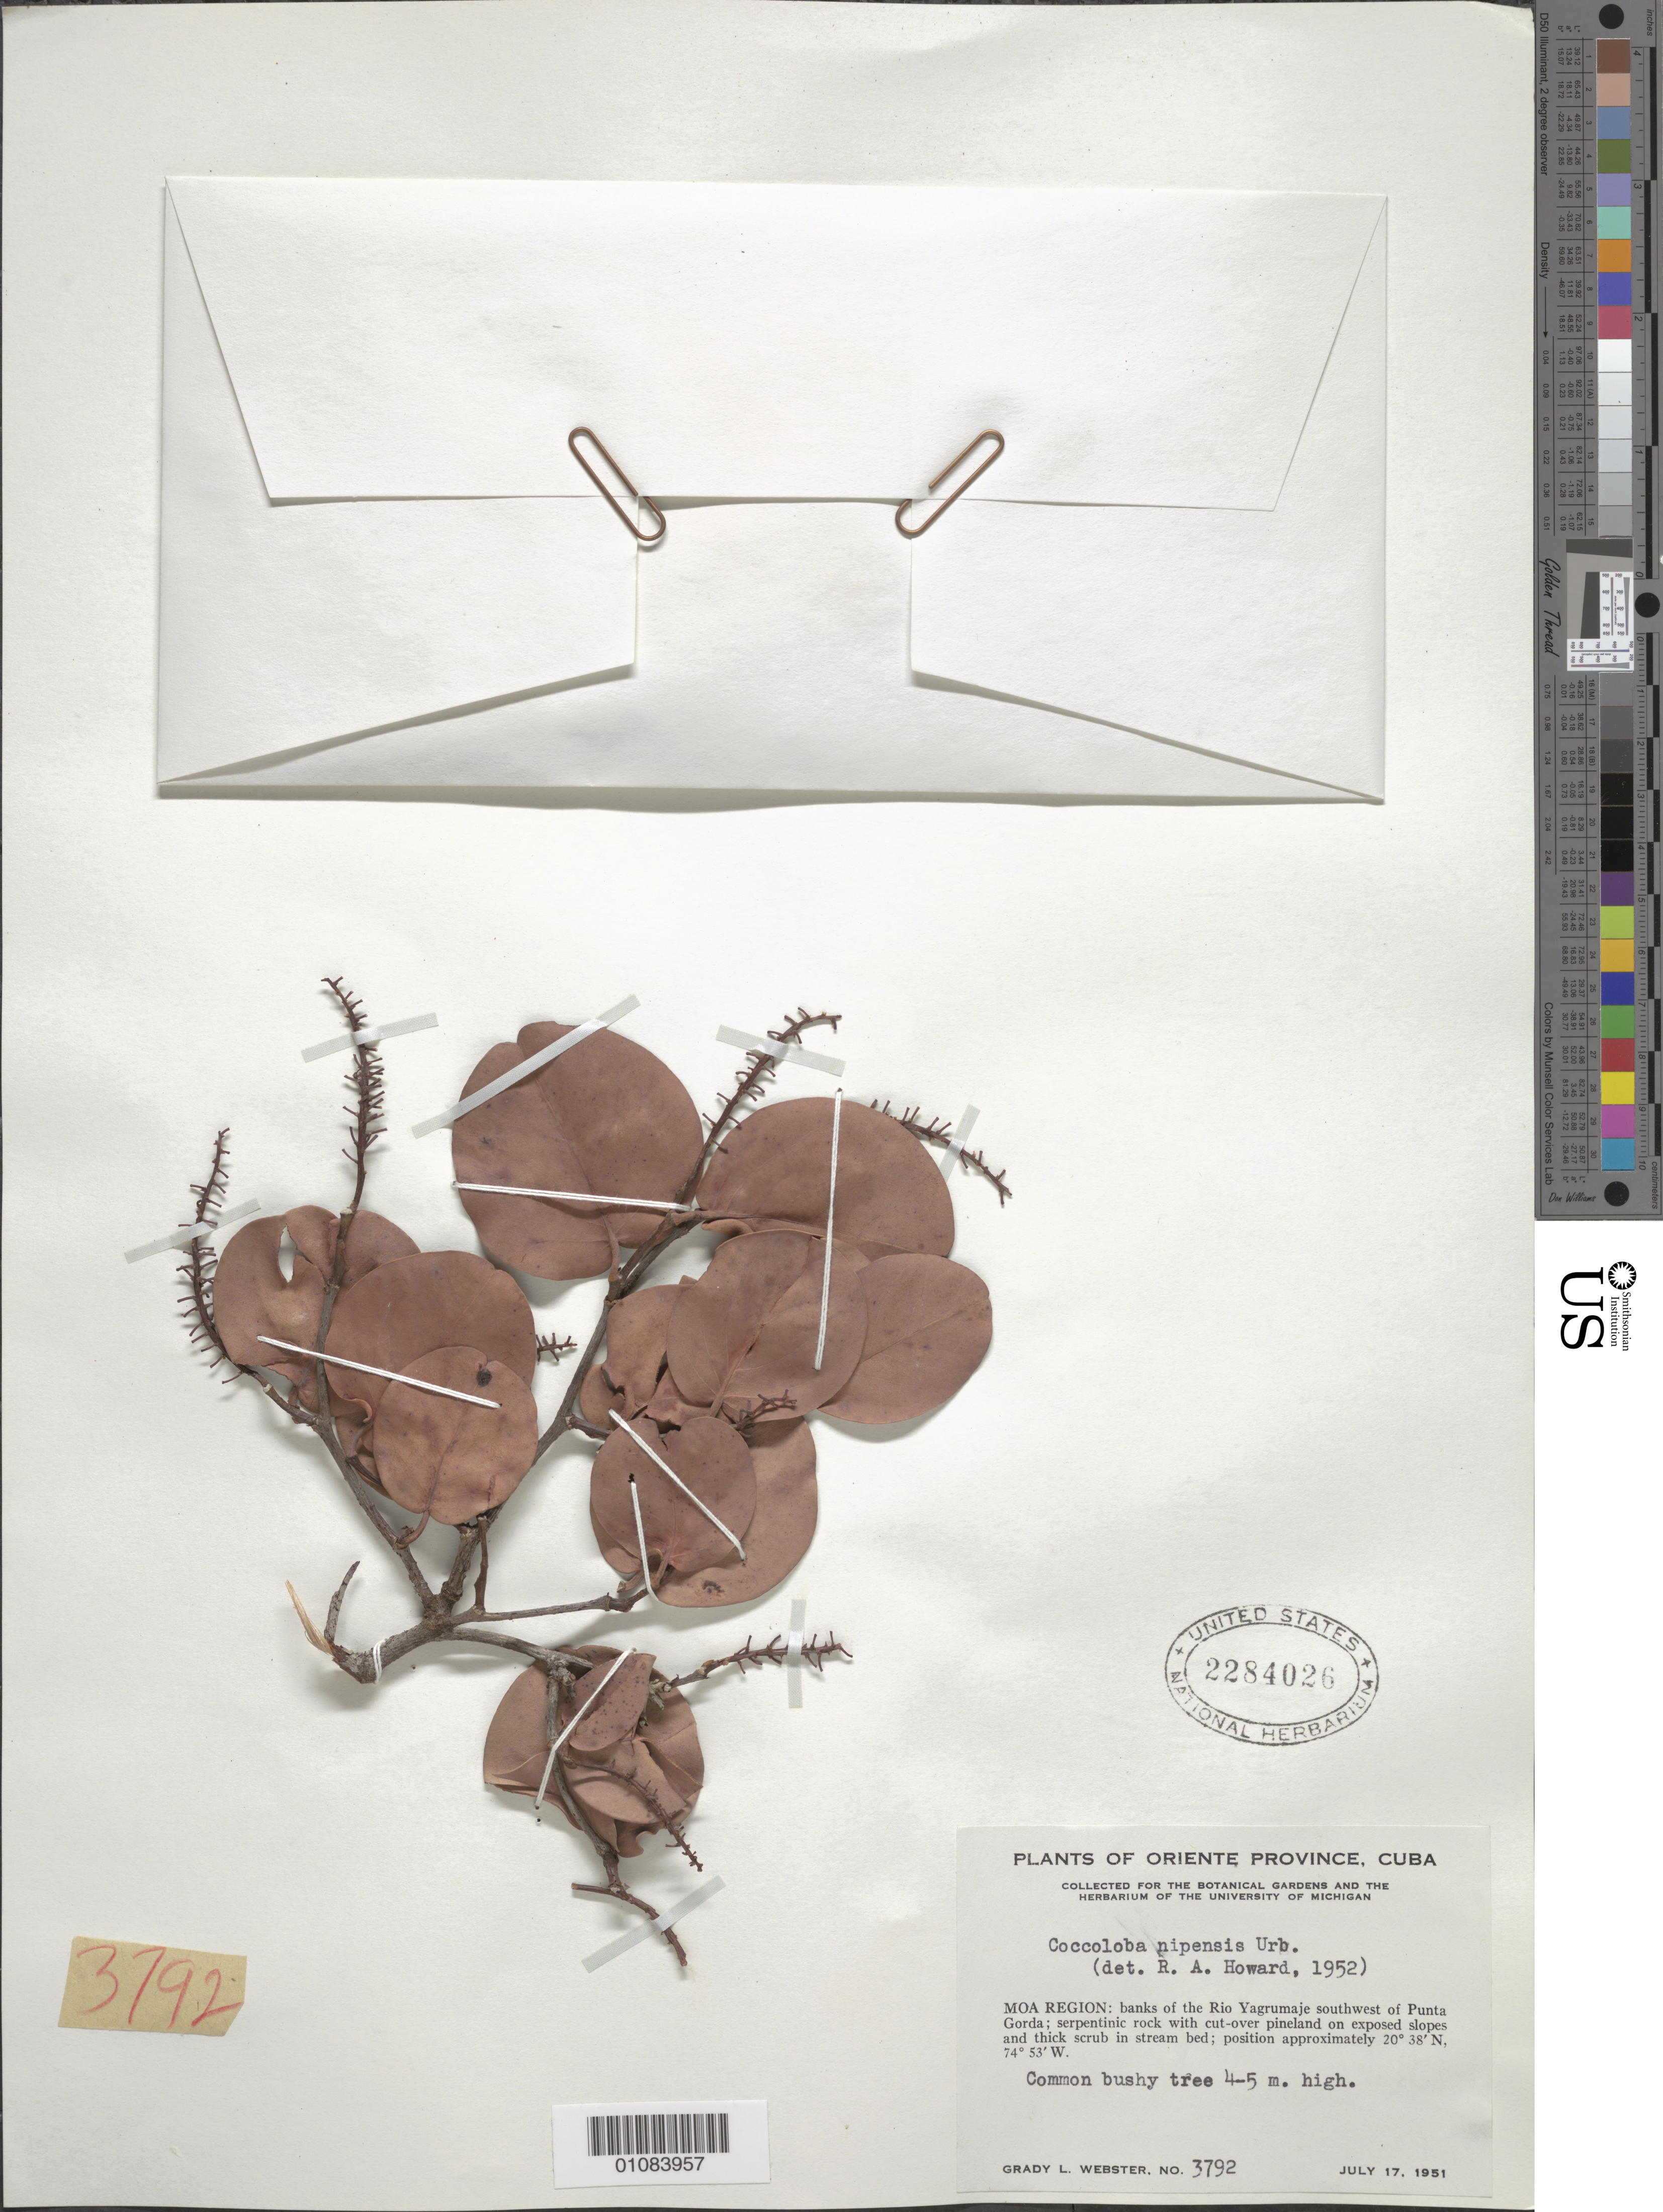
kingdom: Plantae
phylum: Tracheophyta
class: Magnoliopsida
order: Caryophyllales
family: Polygonaceae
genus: Coccoloba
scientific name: Coccoloba nipensis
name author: Urb.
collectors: G. L. Webster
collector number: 3792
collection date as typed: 17 Jul 1951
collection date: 1951-07-17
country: Cuba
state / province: Holguín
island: Cuba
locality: Oriente Moa Region: banks of the Rio Yagrumaje southwest of Punta gorda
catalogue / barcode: US 2284026